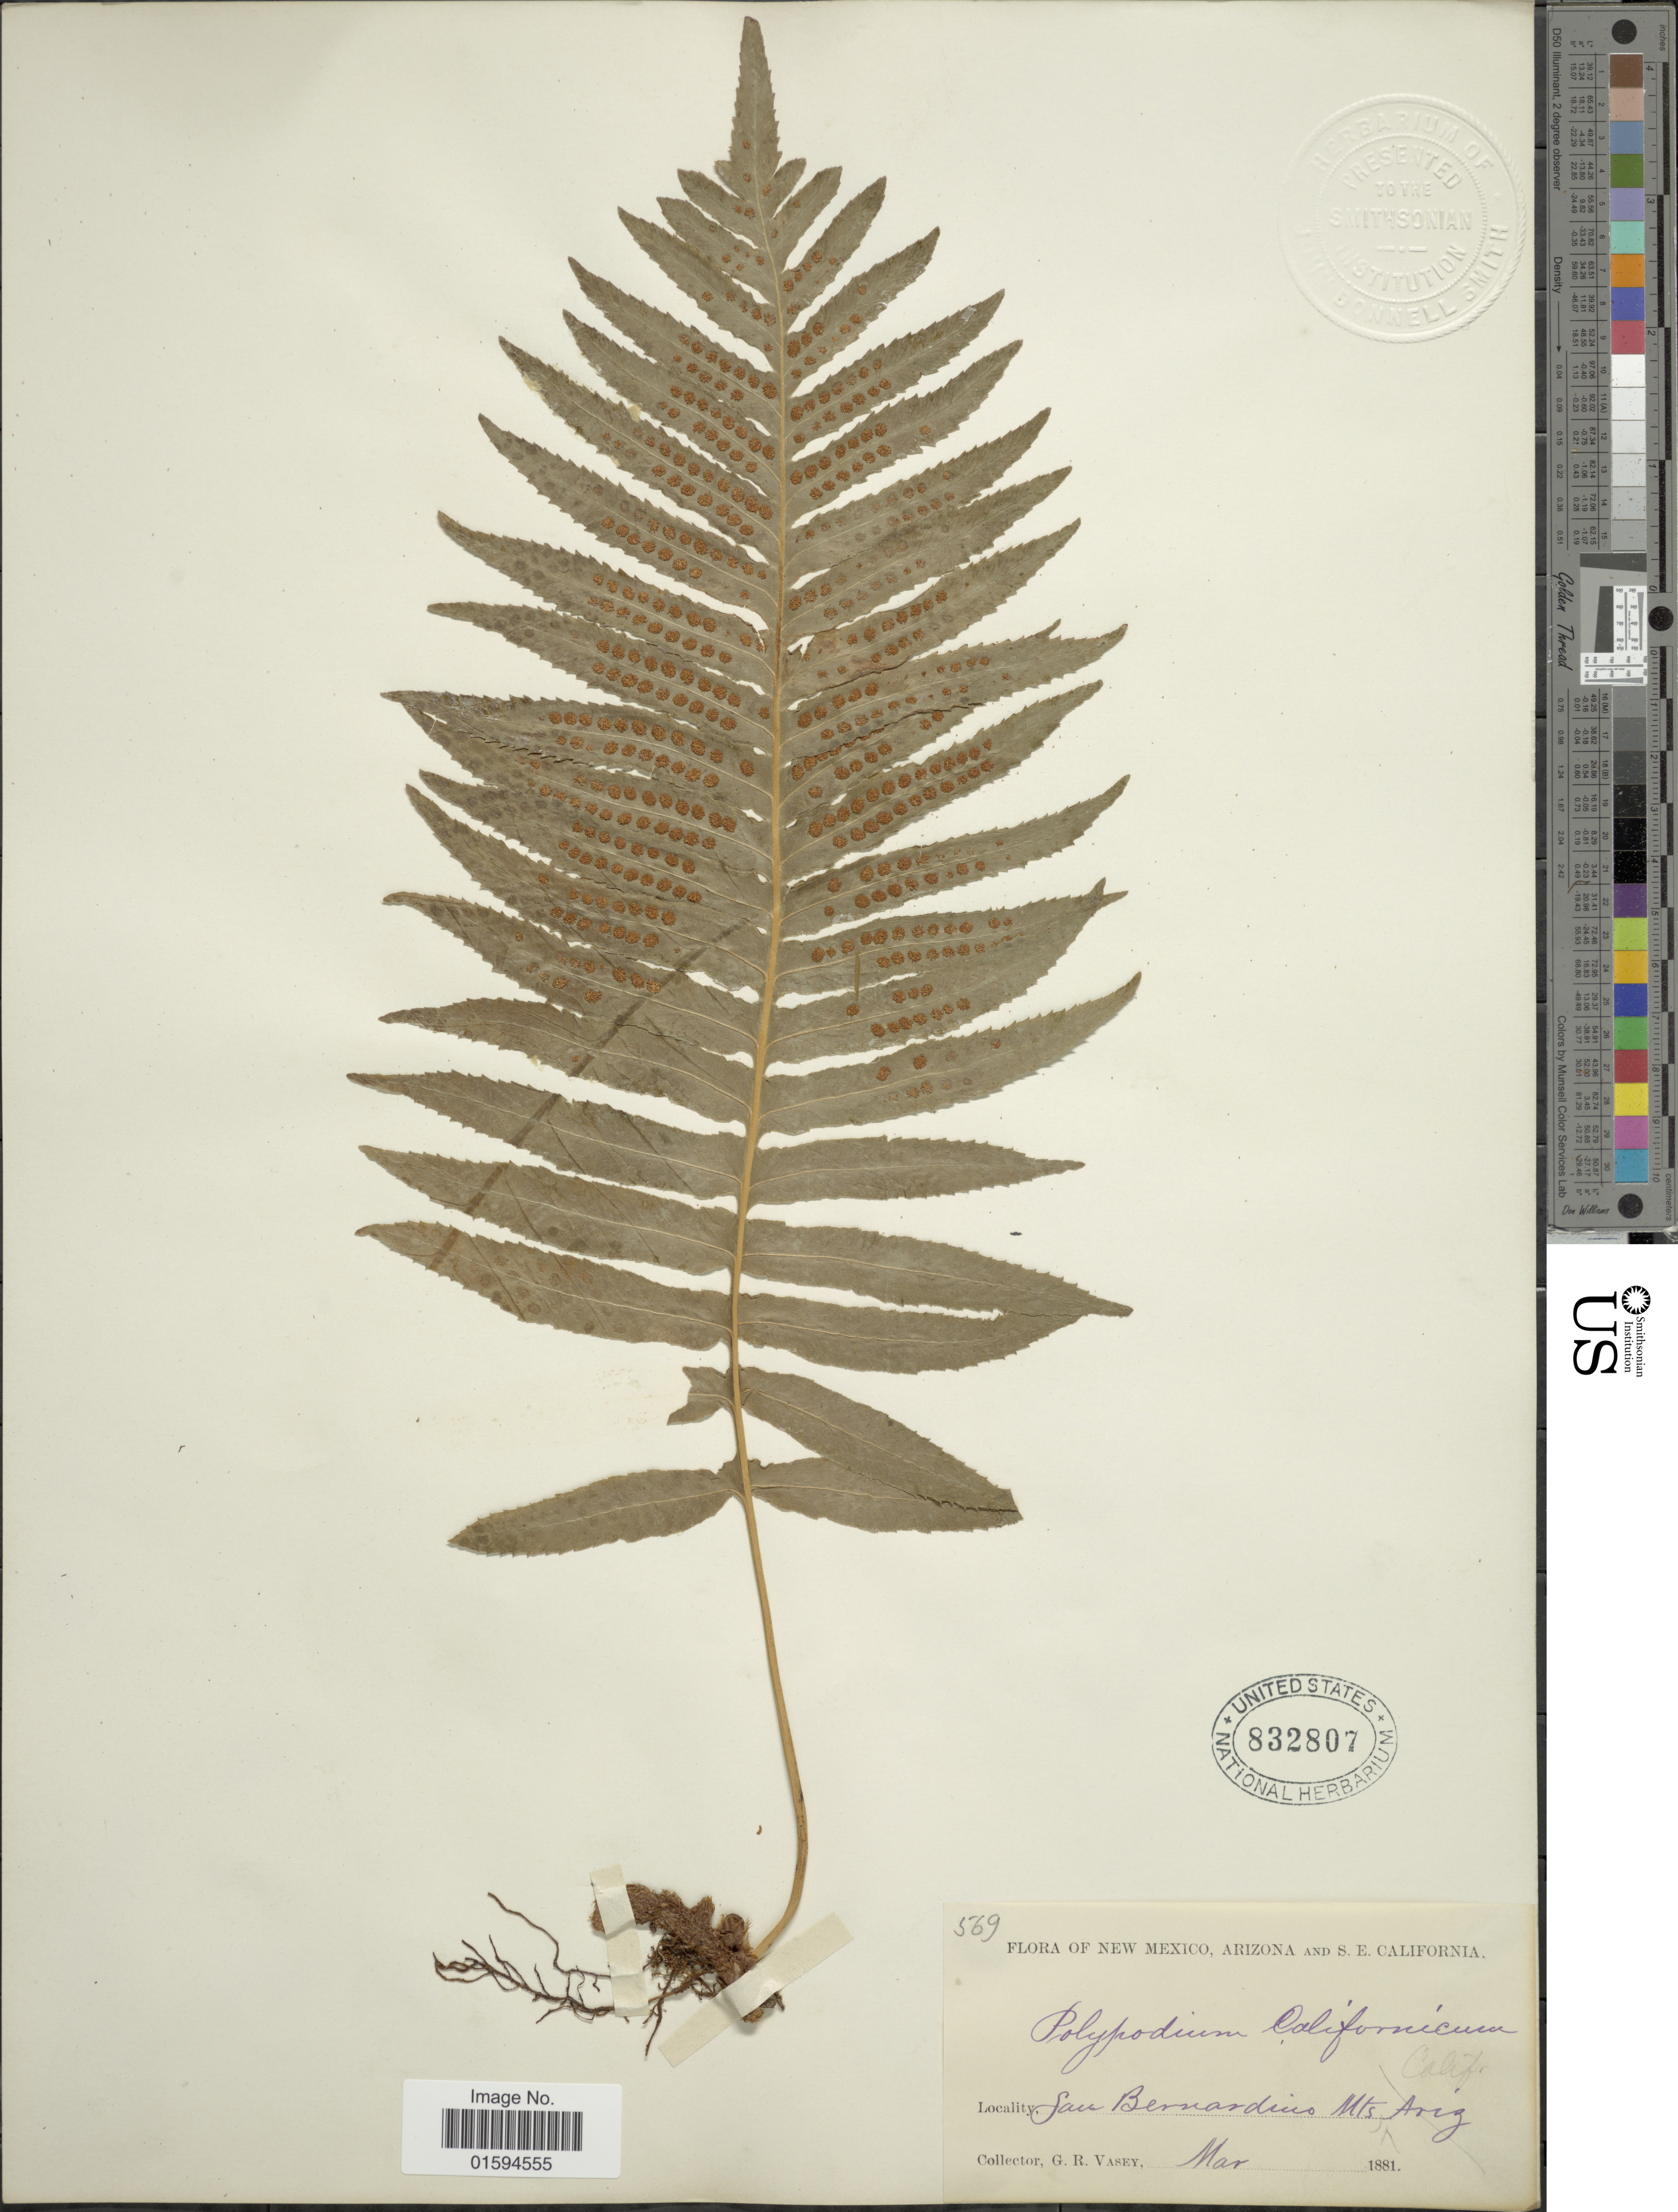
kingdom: Plantae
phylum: Tracheophyta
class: Polypodiopsida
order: Polypodiales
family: Polypodiaceae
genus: Polypodium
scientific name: Polypodium californicum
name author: Kaulf.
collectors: G. R. Vasey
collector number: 569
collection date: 1881-03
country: United States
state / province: California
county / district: San Bernardino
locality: San Bernardino Mts.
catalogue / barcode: US 832807